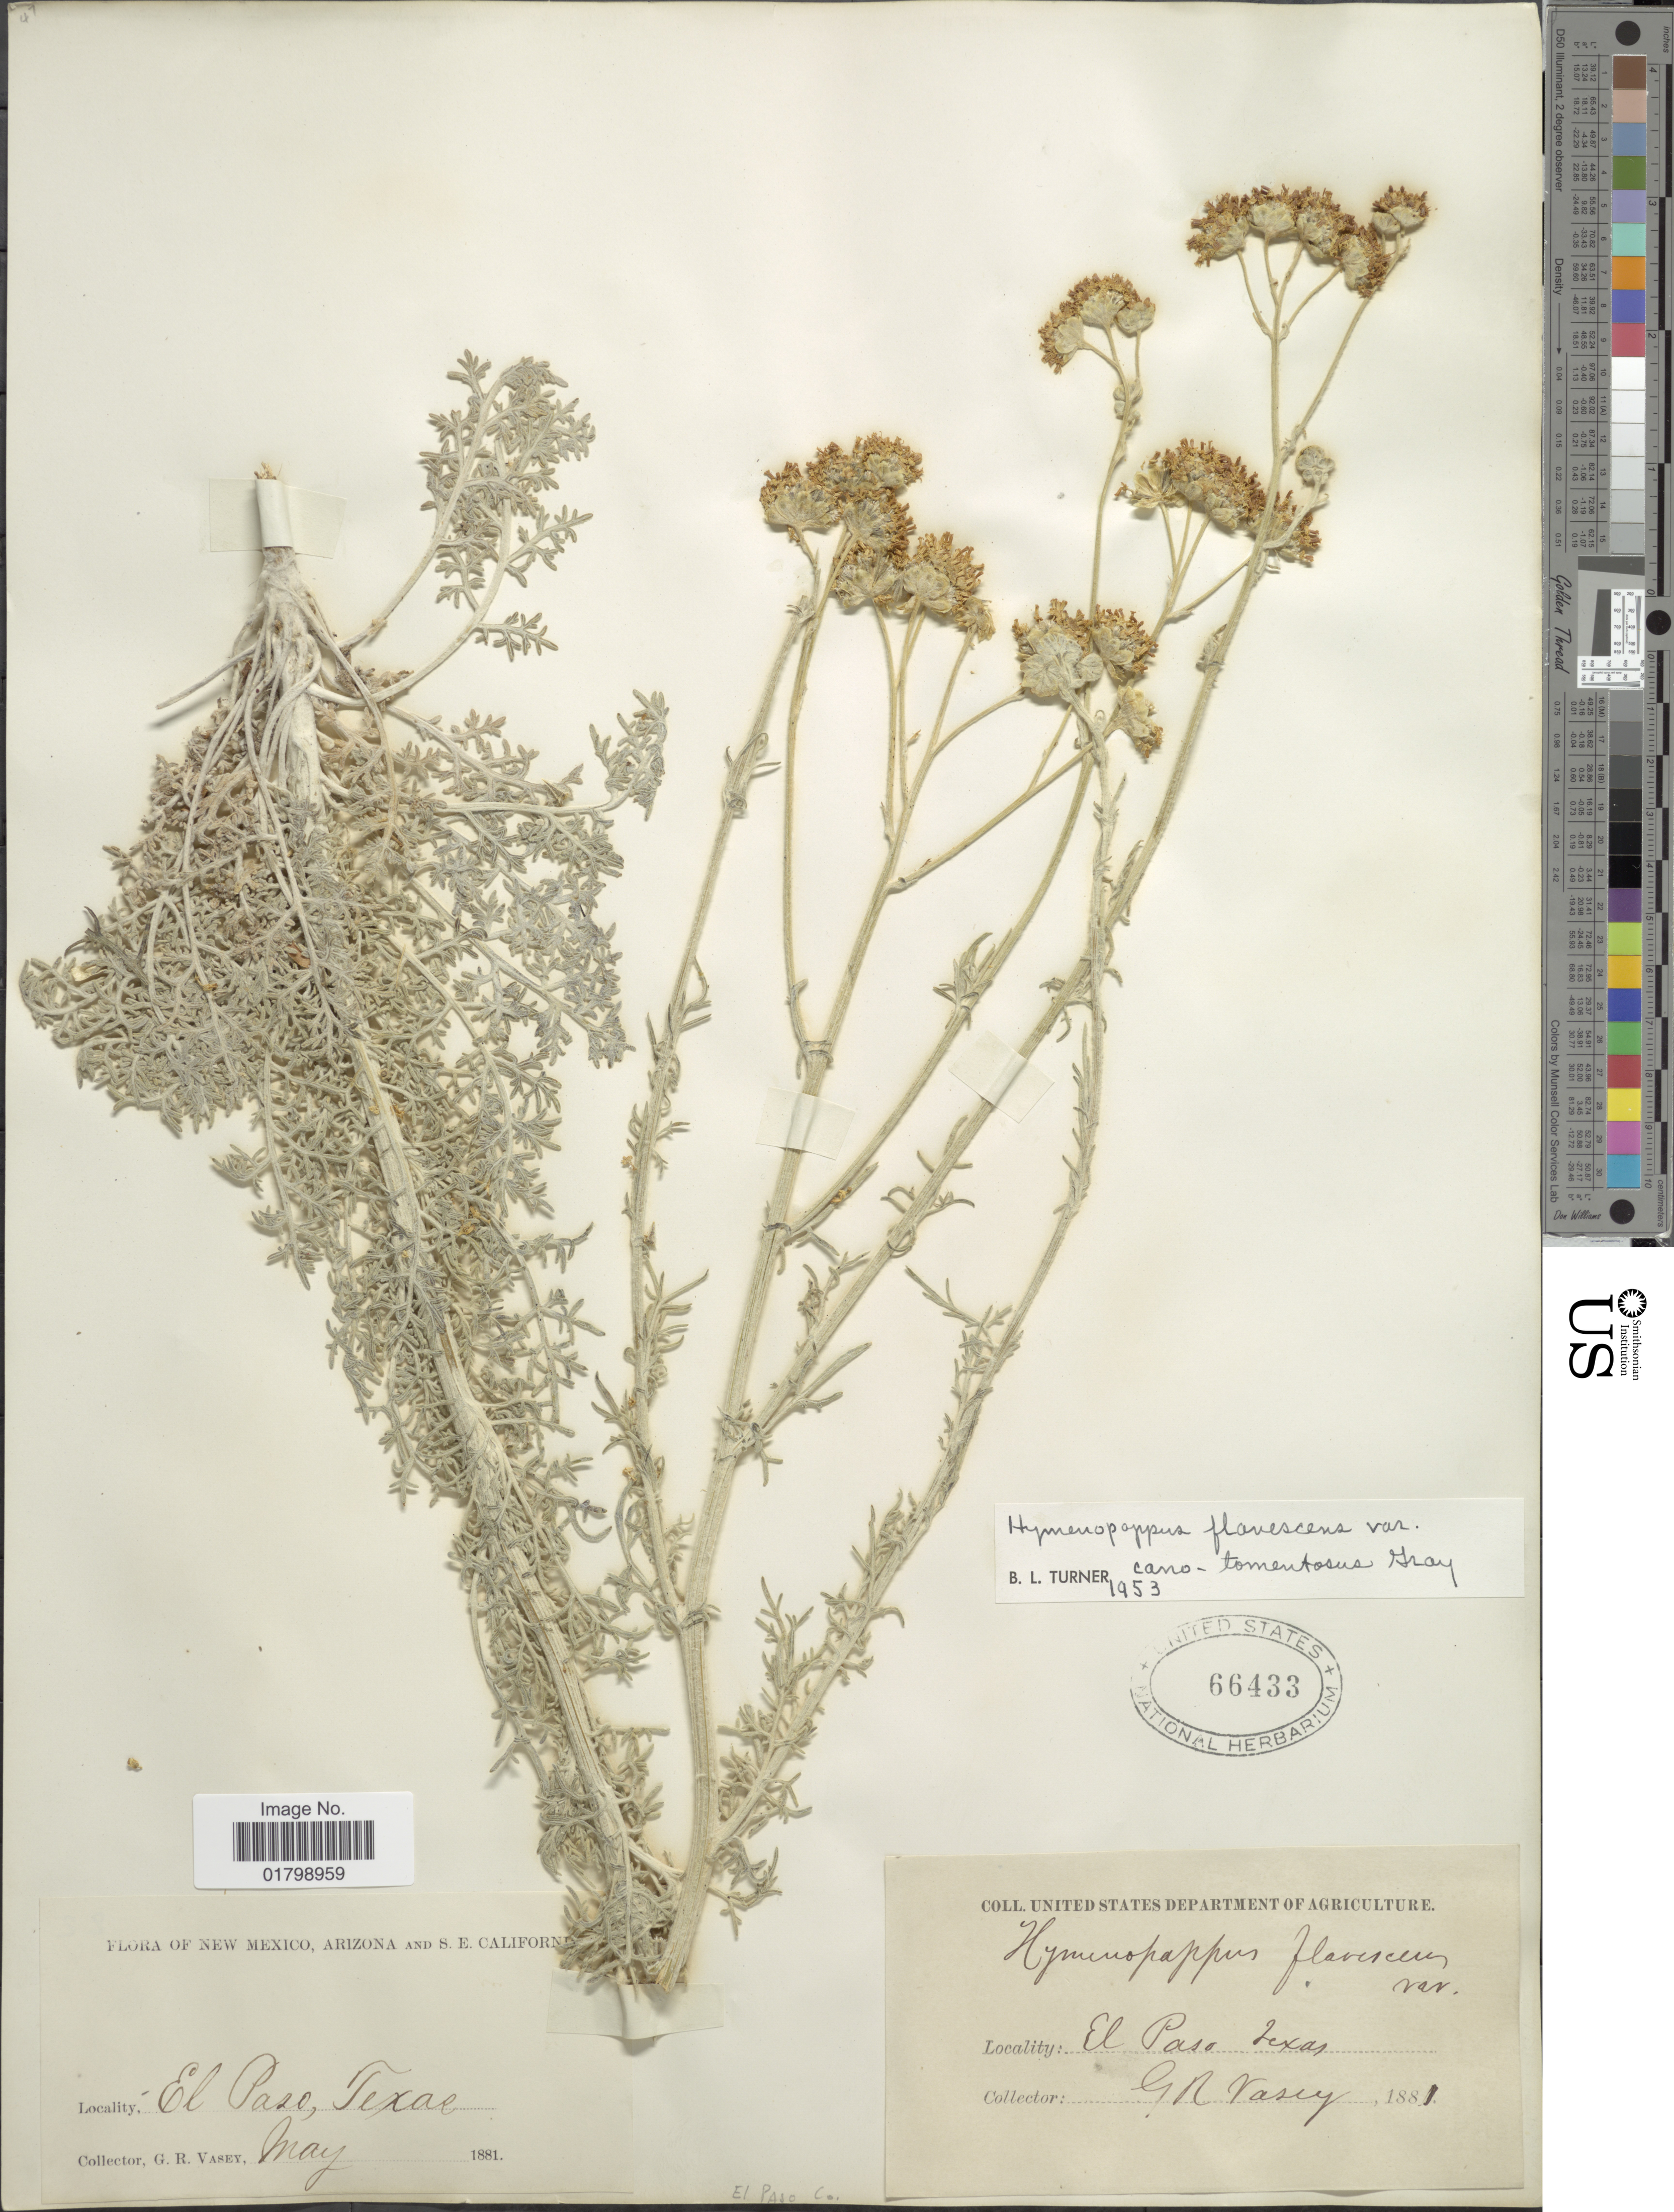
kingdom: Plantae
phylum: Tracheophyta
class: Magnoliopsida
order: Asterales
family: Asteraceae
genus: Hymenopappus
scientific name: Hymenopappus flavescens var. canotomentosus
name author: A. Gray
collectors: G. R. Vasey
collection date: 1881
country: United States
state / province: Texas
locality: El Paso, El Paso Co.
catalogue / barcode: US 66433